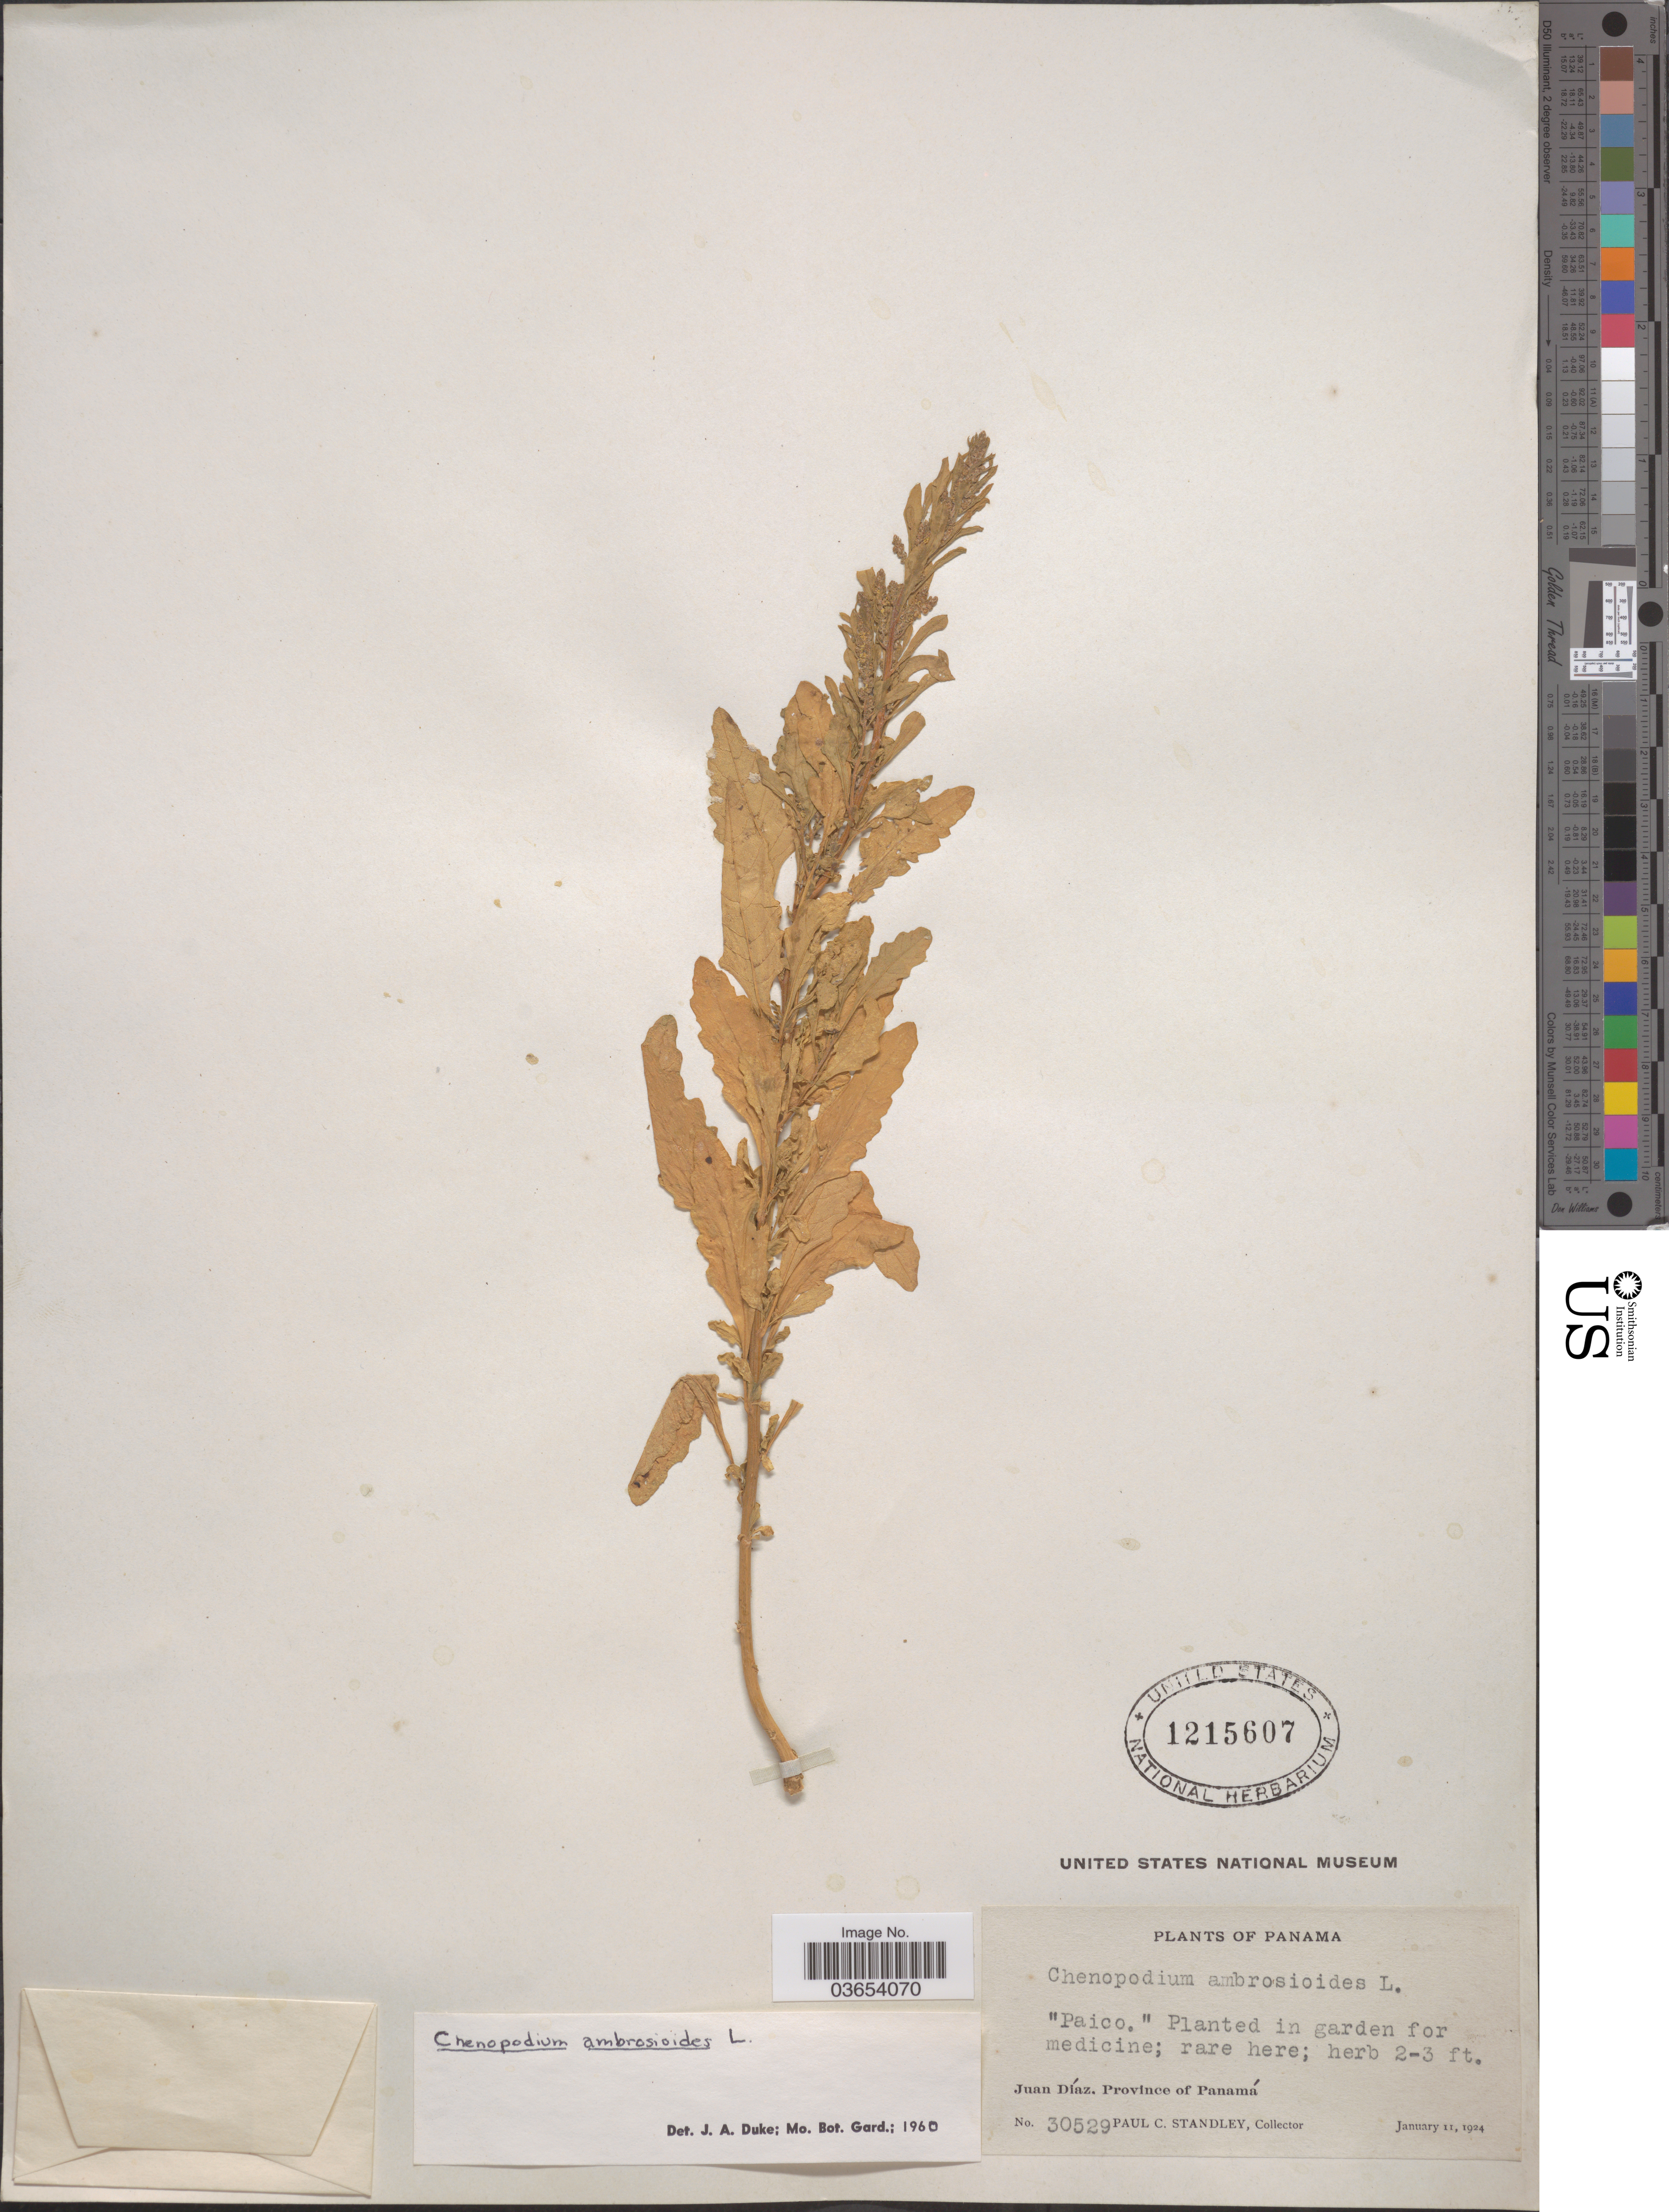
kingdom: Plantae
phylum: Tracheophyta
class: Magnoliopsida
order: Caryophyllales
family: Amaranthaceae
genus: Chenopodium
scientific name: Chenopodium ambrosioides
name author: L.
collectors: P. C. Standley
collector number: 30529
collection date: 1924-01-11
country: Panama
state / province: Panamá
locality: Juan Díaz.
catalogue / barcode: US 1215607